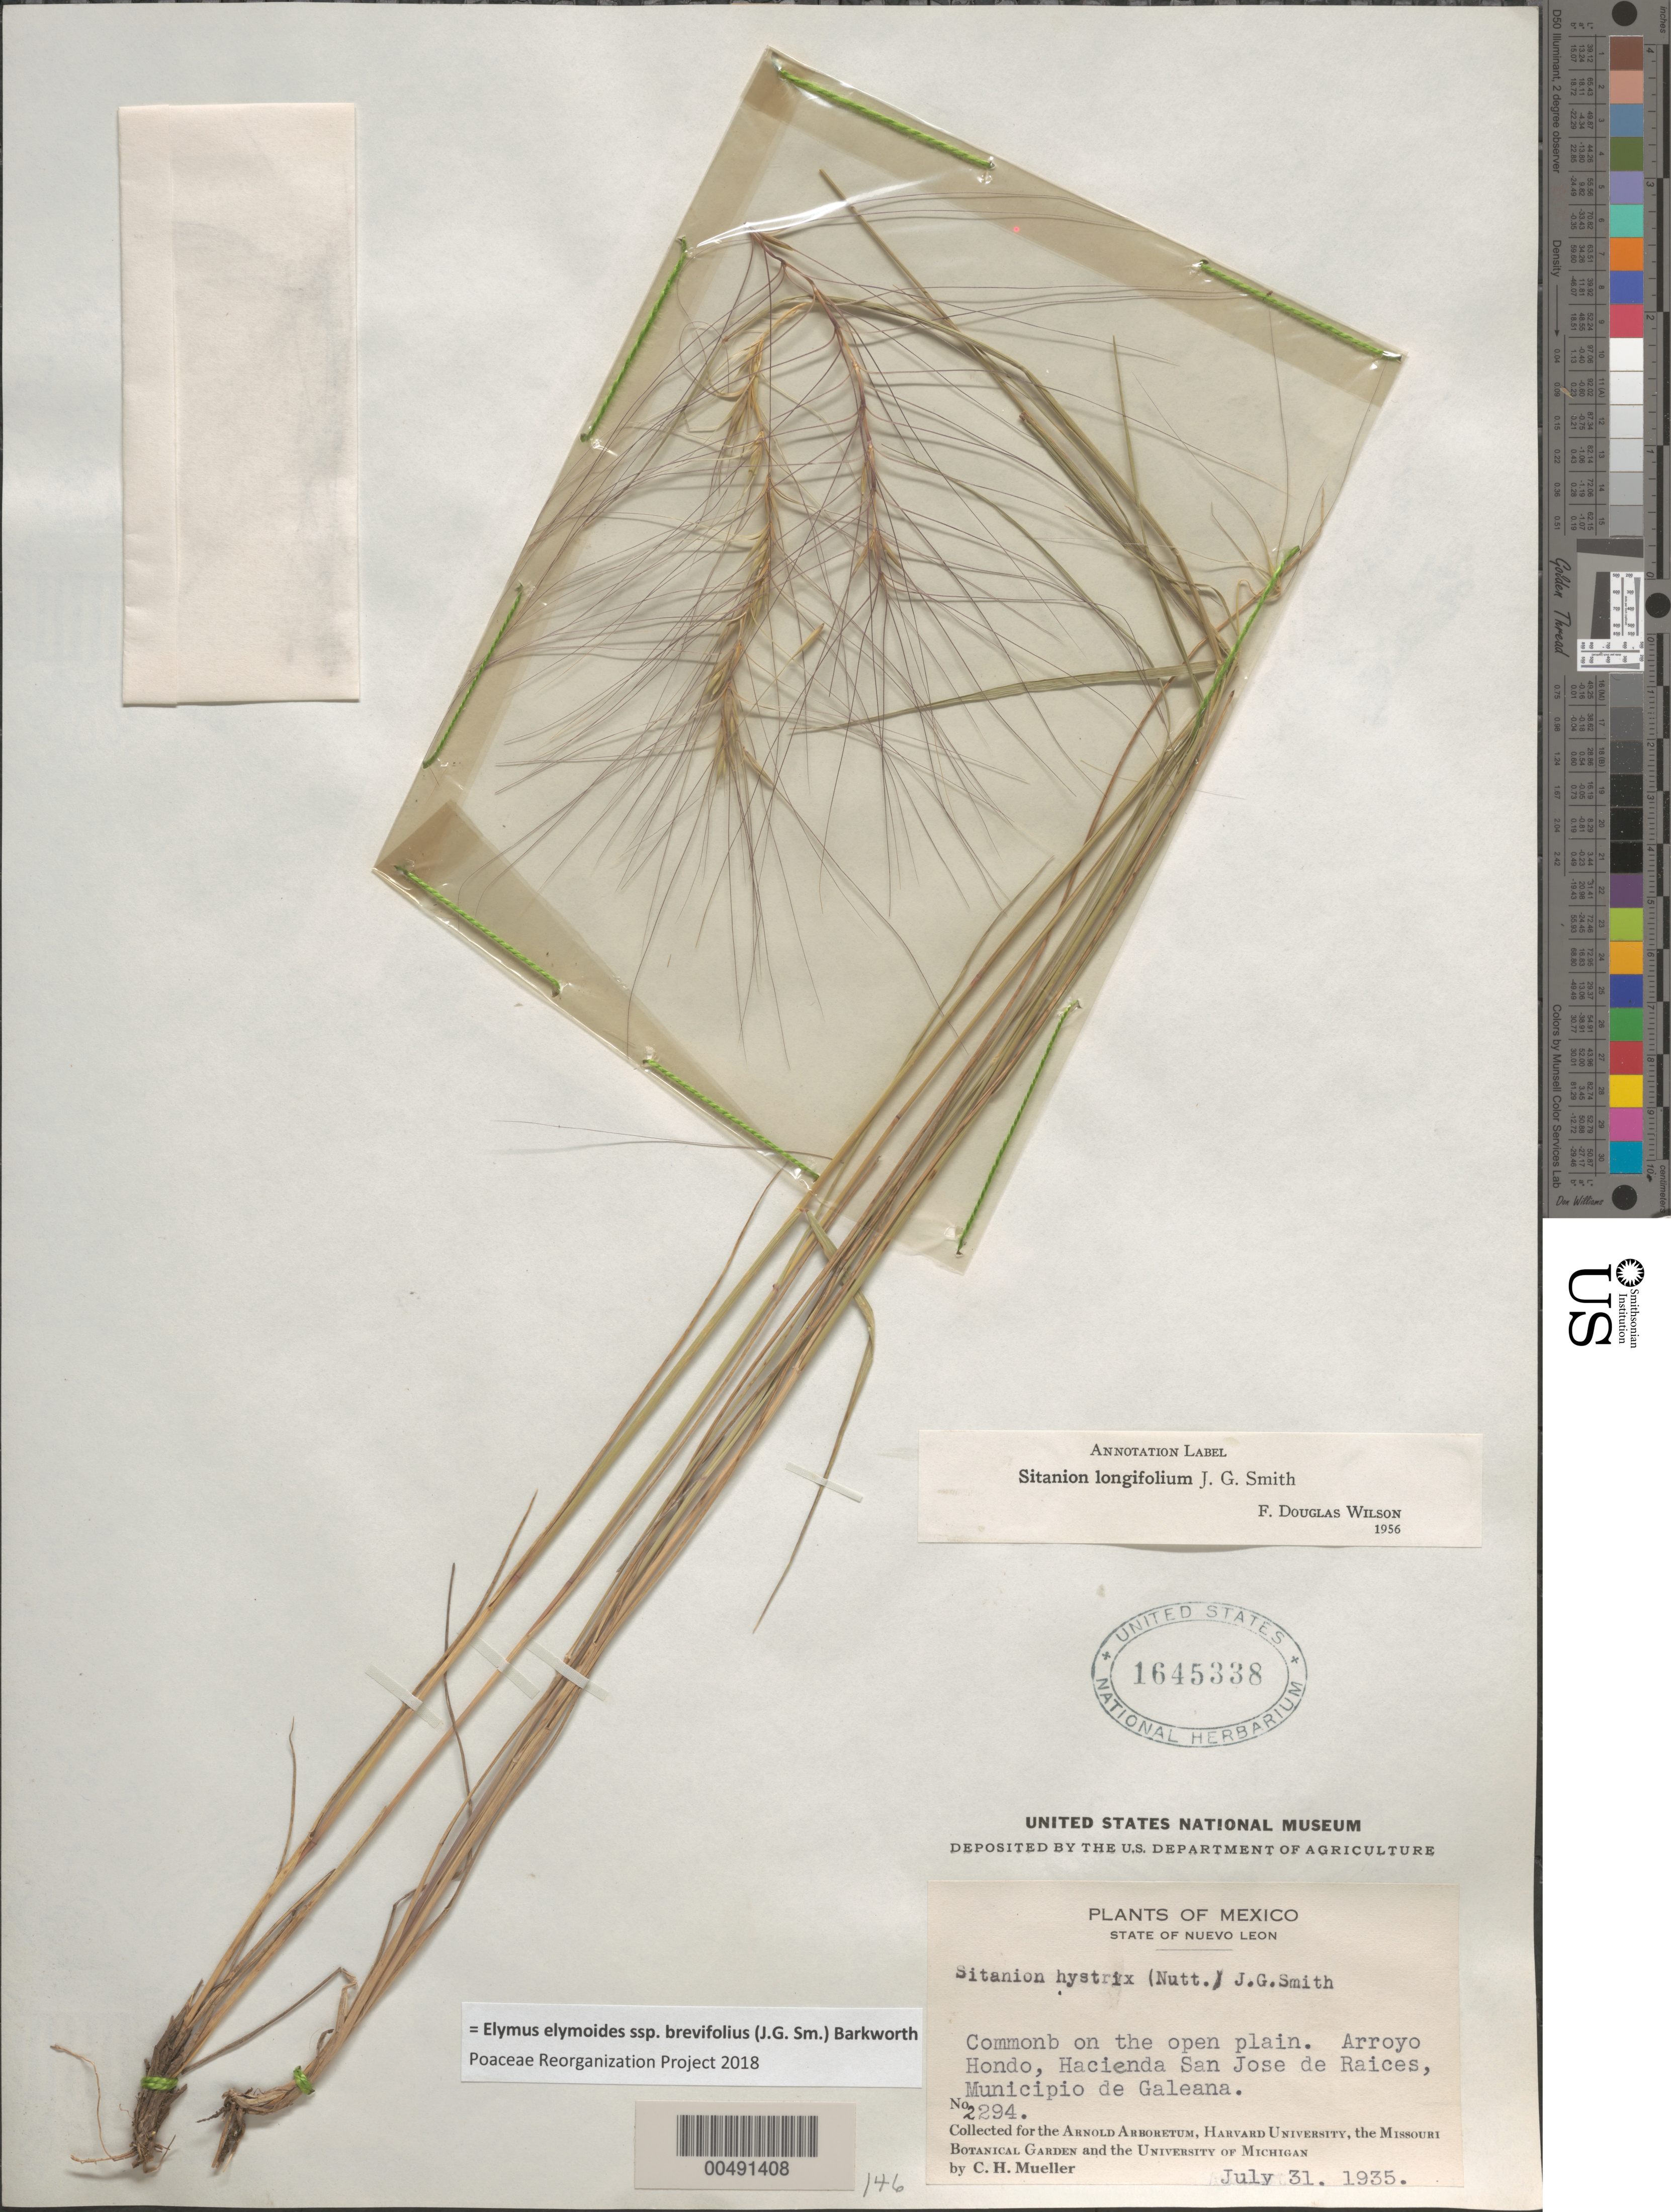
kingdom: Plantae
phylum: Tracheophyta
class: Liliopsida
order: Poales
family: Poaceae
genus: Elymus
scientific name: Elymus elymoides subsp. brevifolius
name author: (J.G. Sm.) Barkworth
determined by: Poaceae Reorganization Project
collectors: C. H. Muller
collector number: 2294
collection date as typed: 31 Jul 1935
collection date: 1935-07-31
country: Mexico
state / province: Nuevo León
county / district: Galeana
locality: Arroyo Hondo, Hacienda San Jose de Raices.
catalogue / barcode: US 1645338